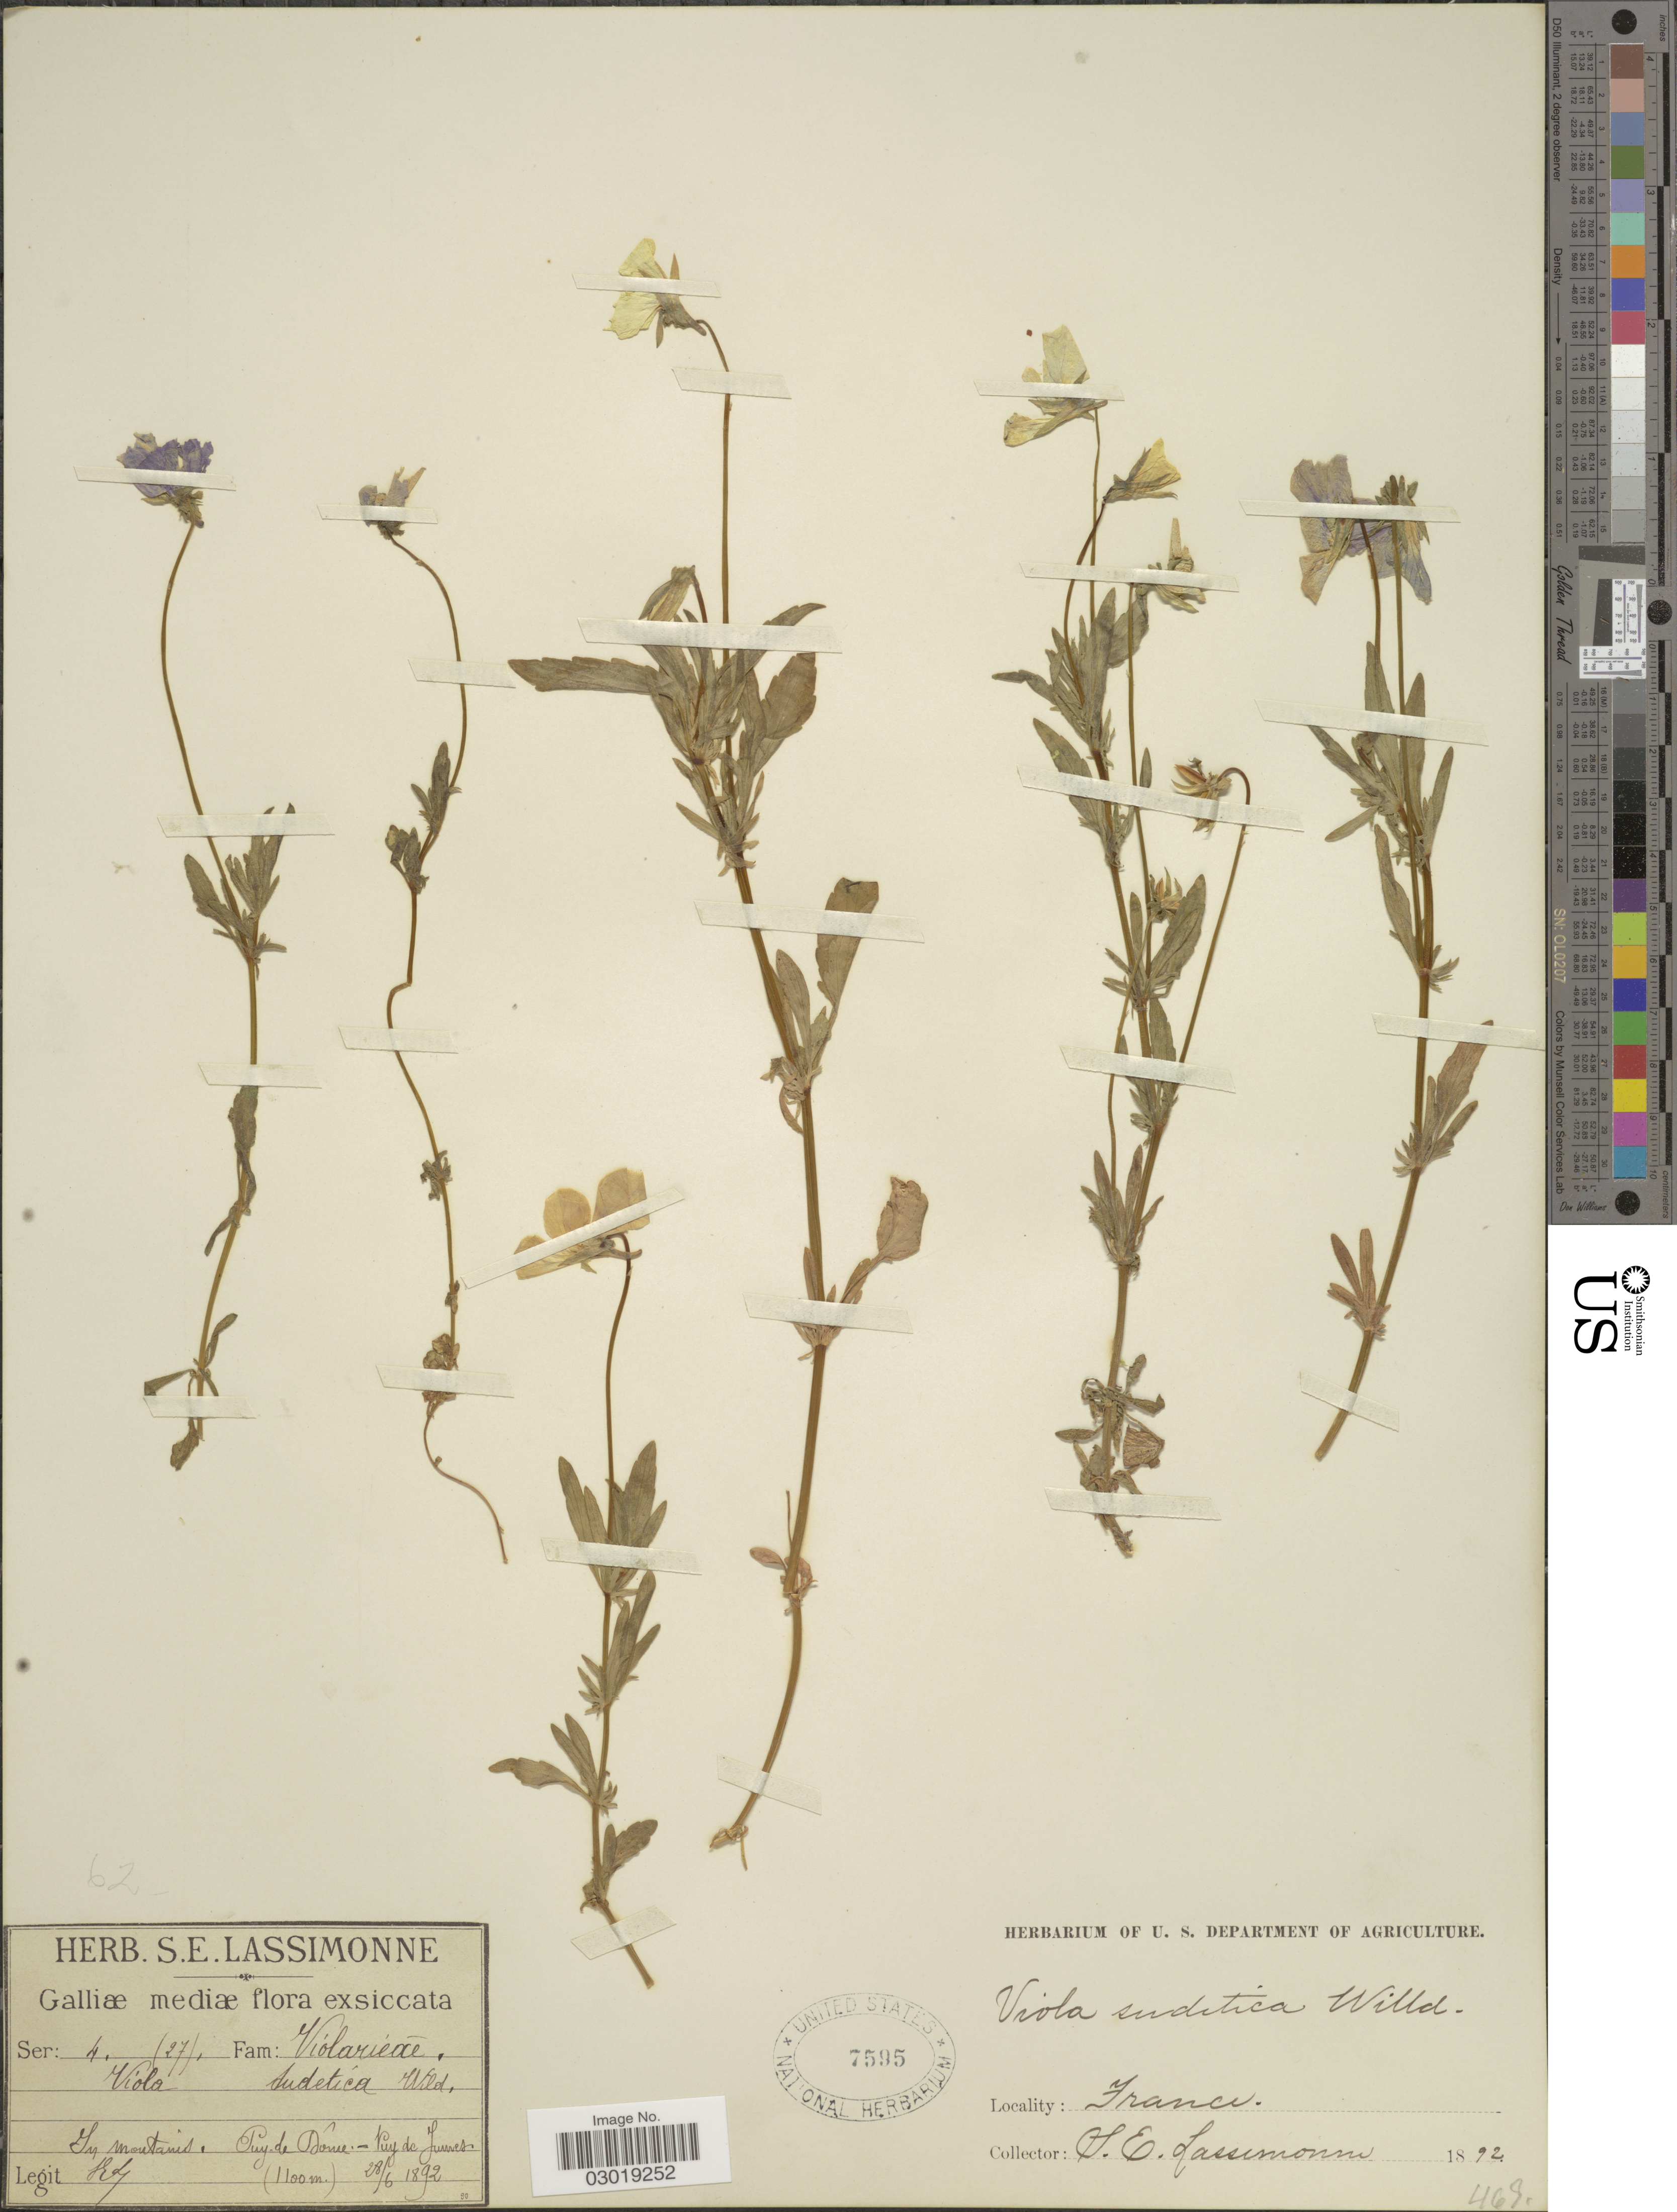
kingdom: Plantae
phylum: Tracheophyta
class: Magnoliopsida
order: Malpighiales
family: Violaceae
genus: Viola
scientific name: Viola sudetica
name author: Willd.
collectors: S. Lassimonne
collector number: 468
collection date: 1892-06-28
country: France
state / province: Auvergne-Rhône-Alpes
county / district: Puy-de-Dôme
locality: In montanis [in the mountains]. Puy-de-Dôme - Puy de Jumes.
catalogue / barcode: US 7595